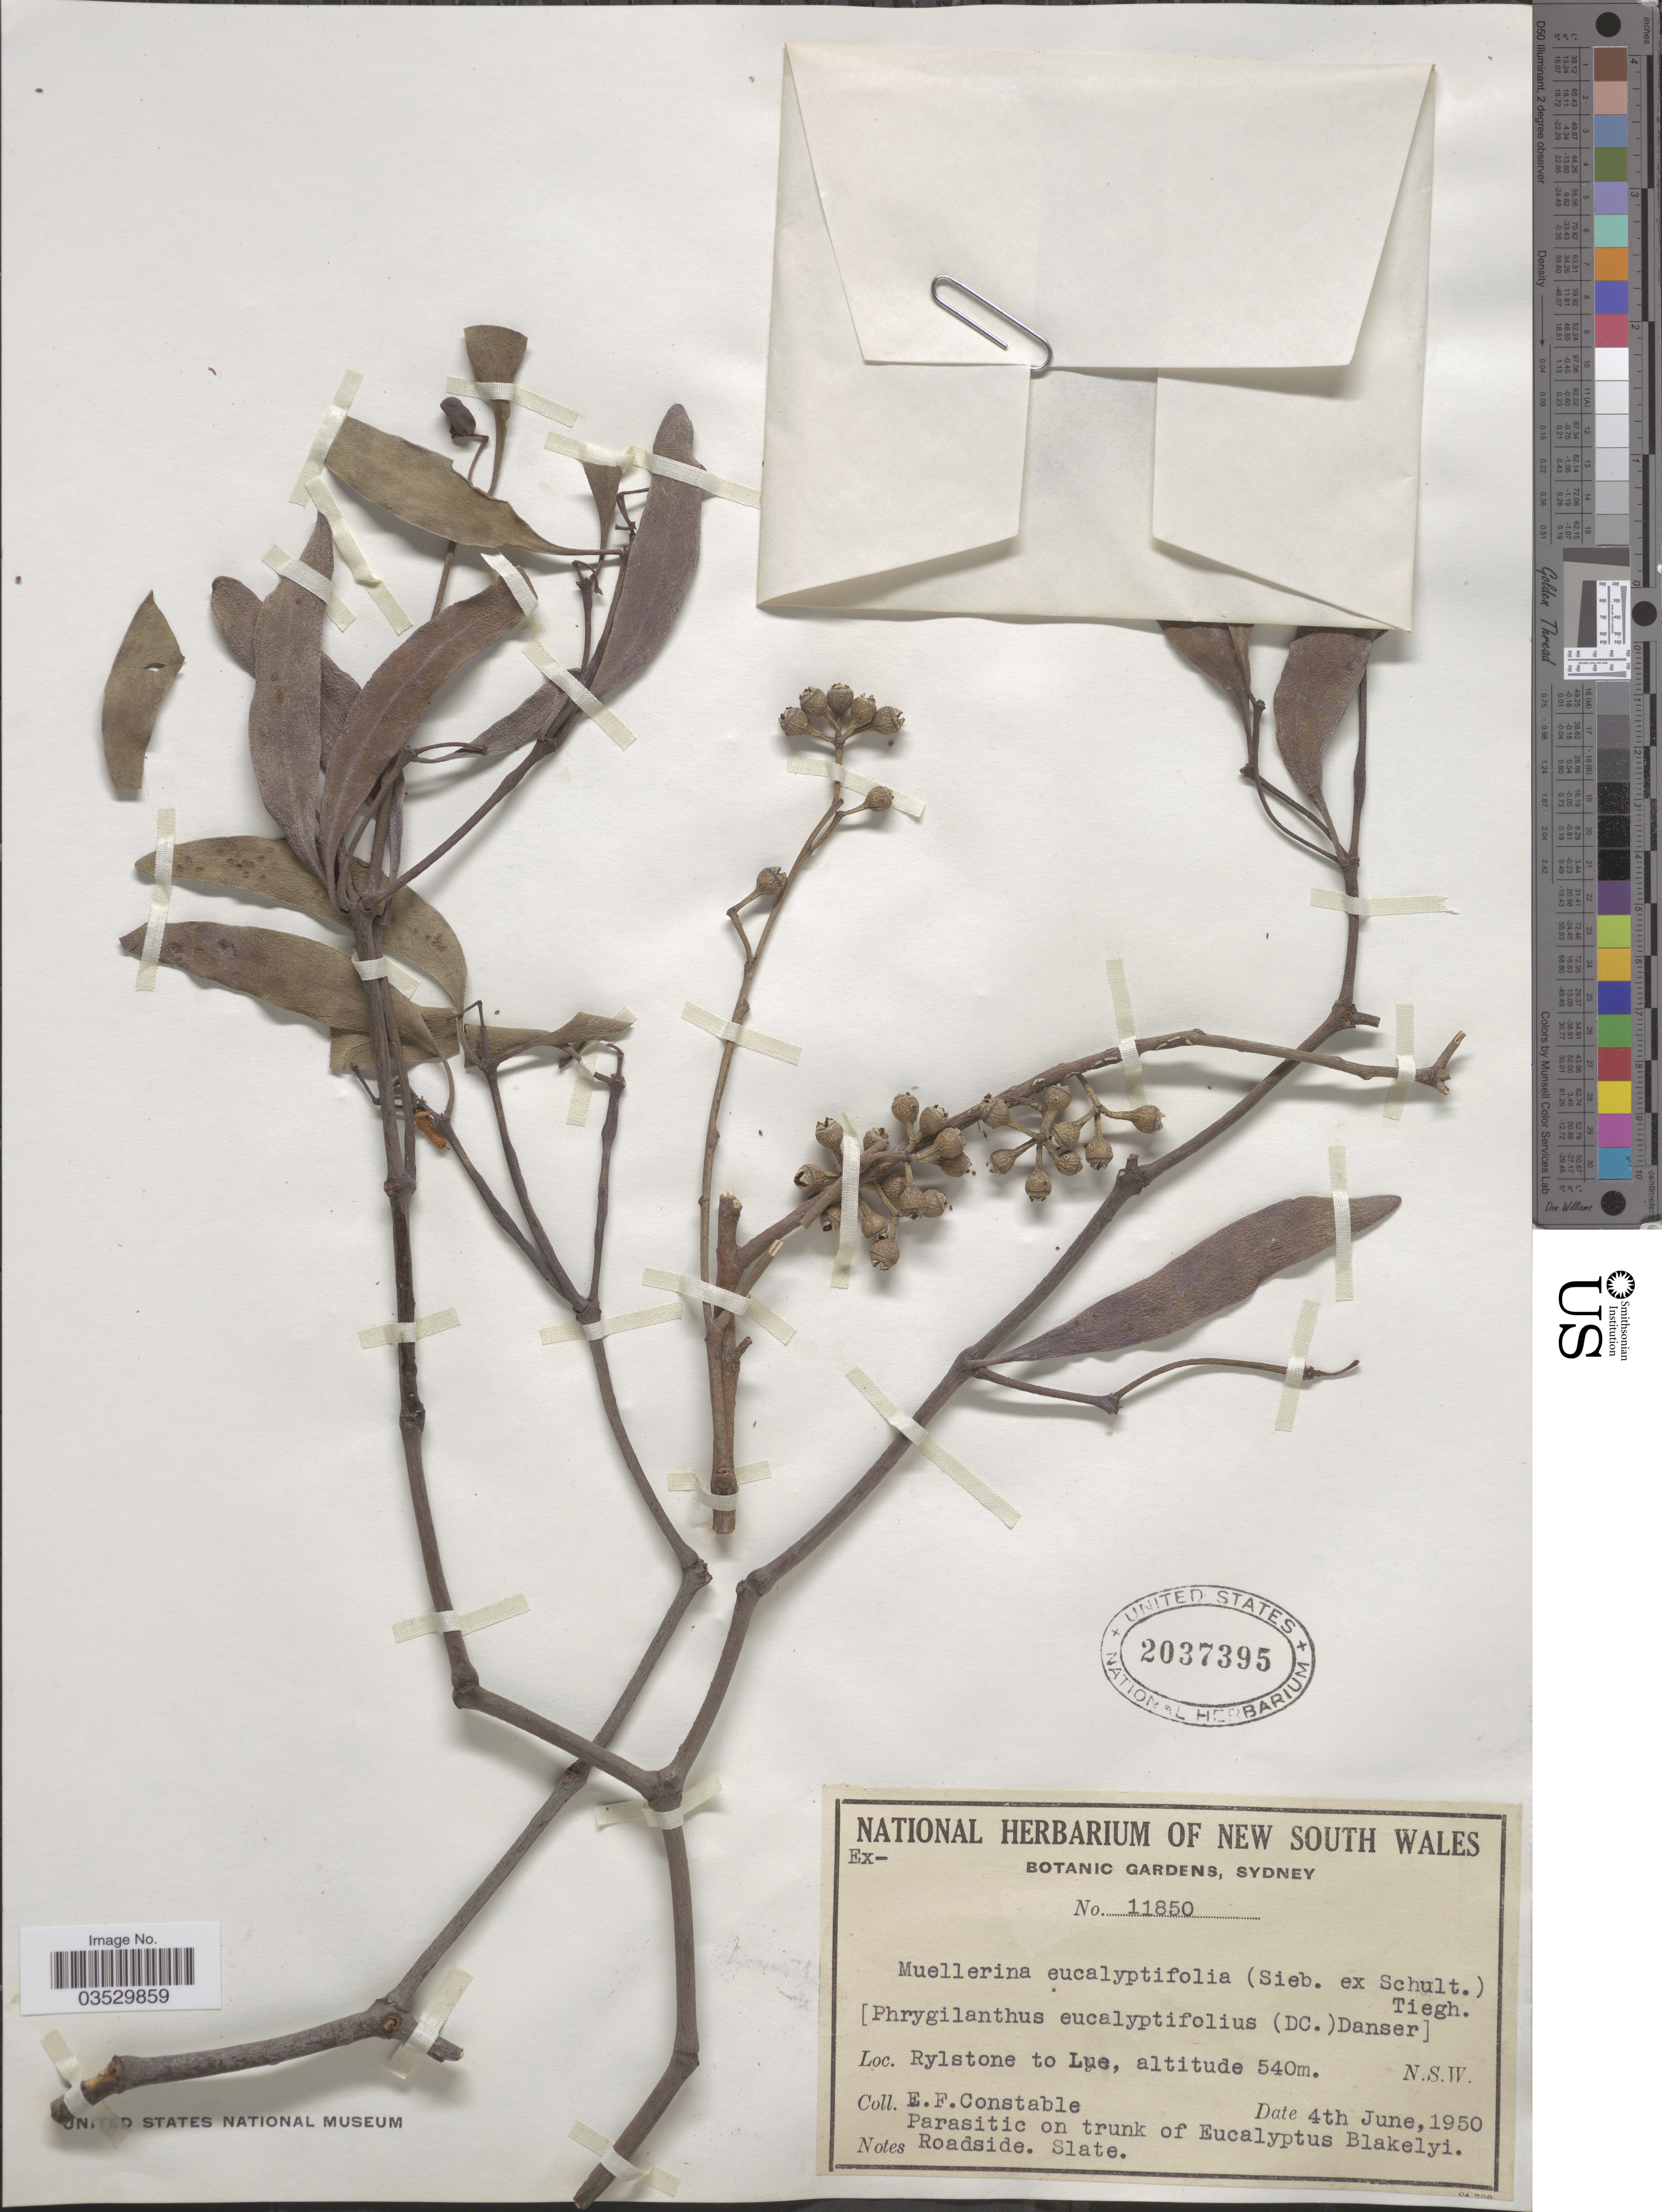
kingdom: Plantae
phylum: Tracheophyta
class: Magnoliopsida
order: Santalales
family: Loranthaceae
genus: Muellerina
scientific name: Muellerina eucalyptifolia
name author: Tiegh.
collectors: E. F. Constable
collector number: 11850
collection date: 1950-06-04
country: Australia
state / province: New South Wales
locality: Rylstone to Lue.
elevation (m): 540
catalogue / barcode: US 2037395